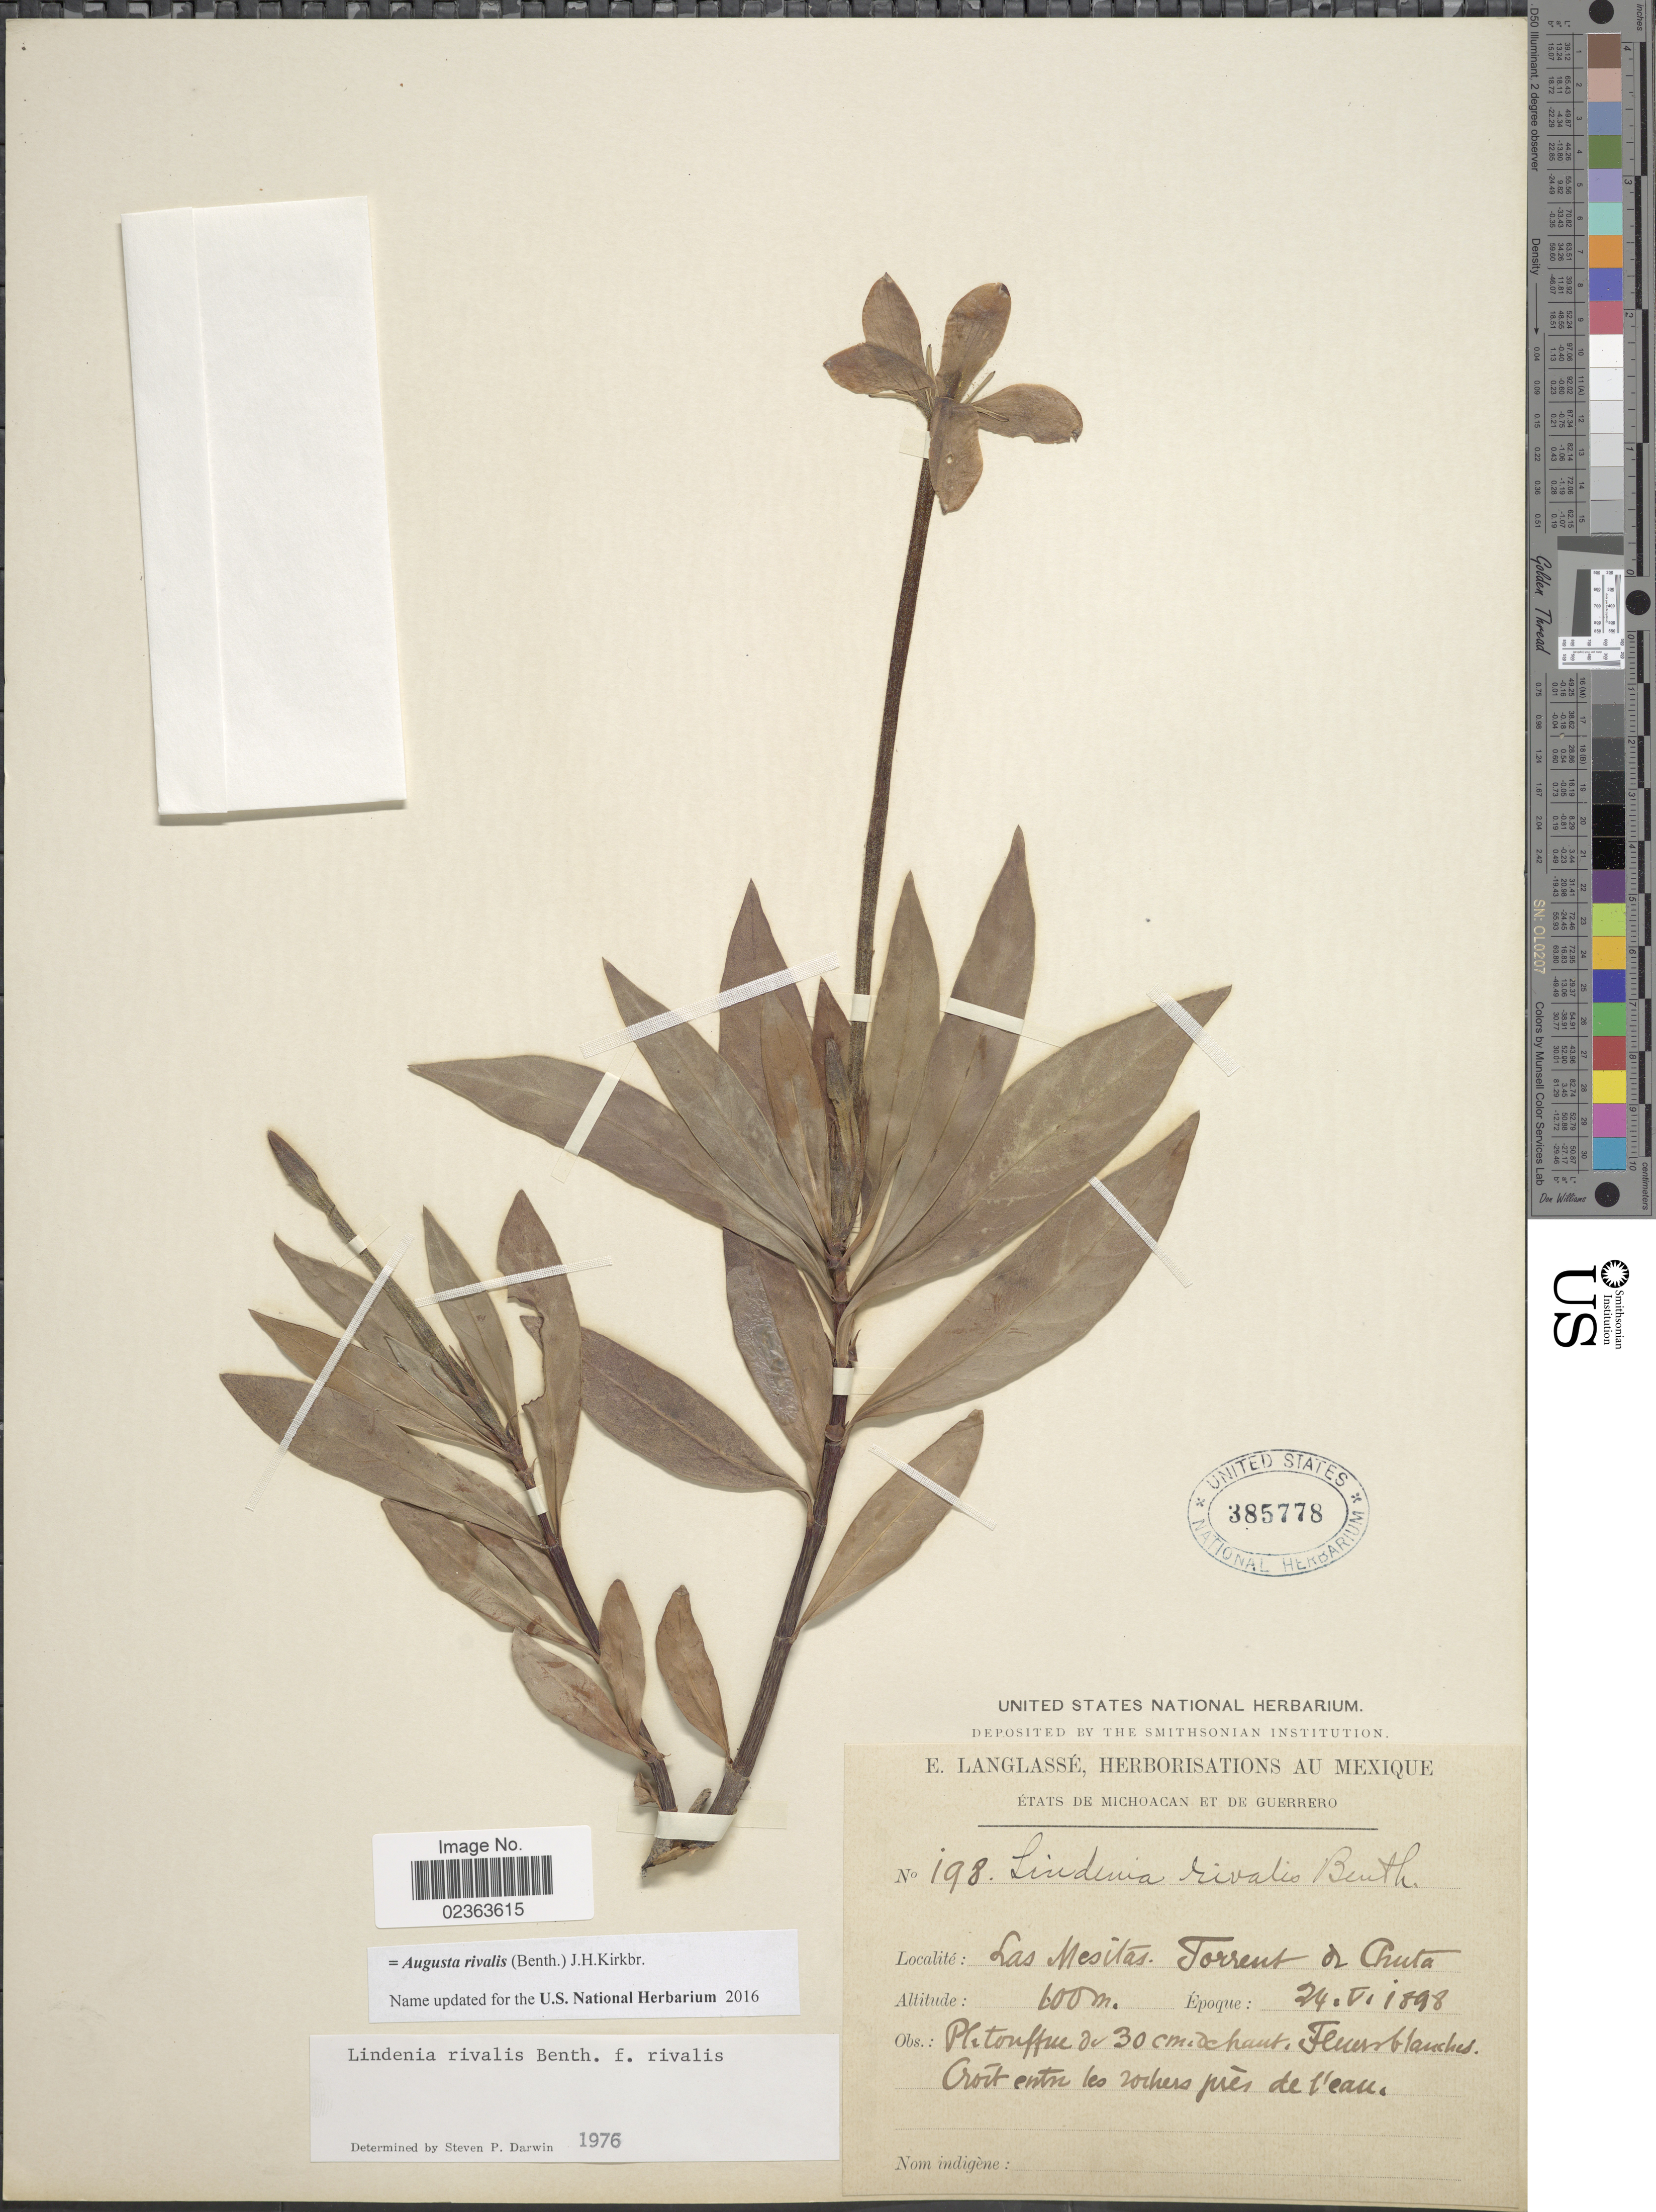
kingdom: Plantae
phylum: Tracheophyta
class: Magnoliopsida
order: Gentianales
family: Rubiaceae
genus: Augusta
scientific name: Augusta rivalis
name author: (Benth.) J.H. Kirkbr.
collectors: E. Langlassé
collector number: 198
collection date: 1898-06-24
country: Mexico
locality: États de Michoacan et de Guerrero, Las Mesitas Torrent de Chuta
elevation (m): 600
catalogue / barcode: US 385778